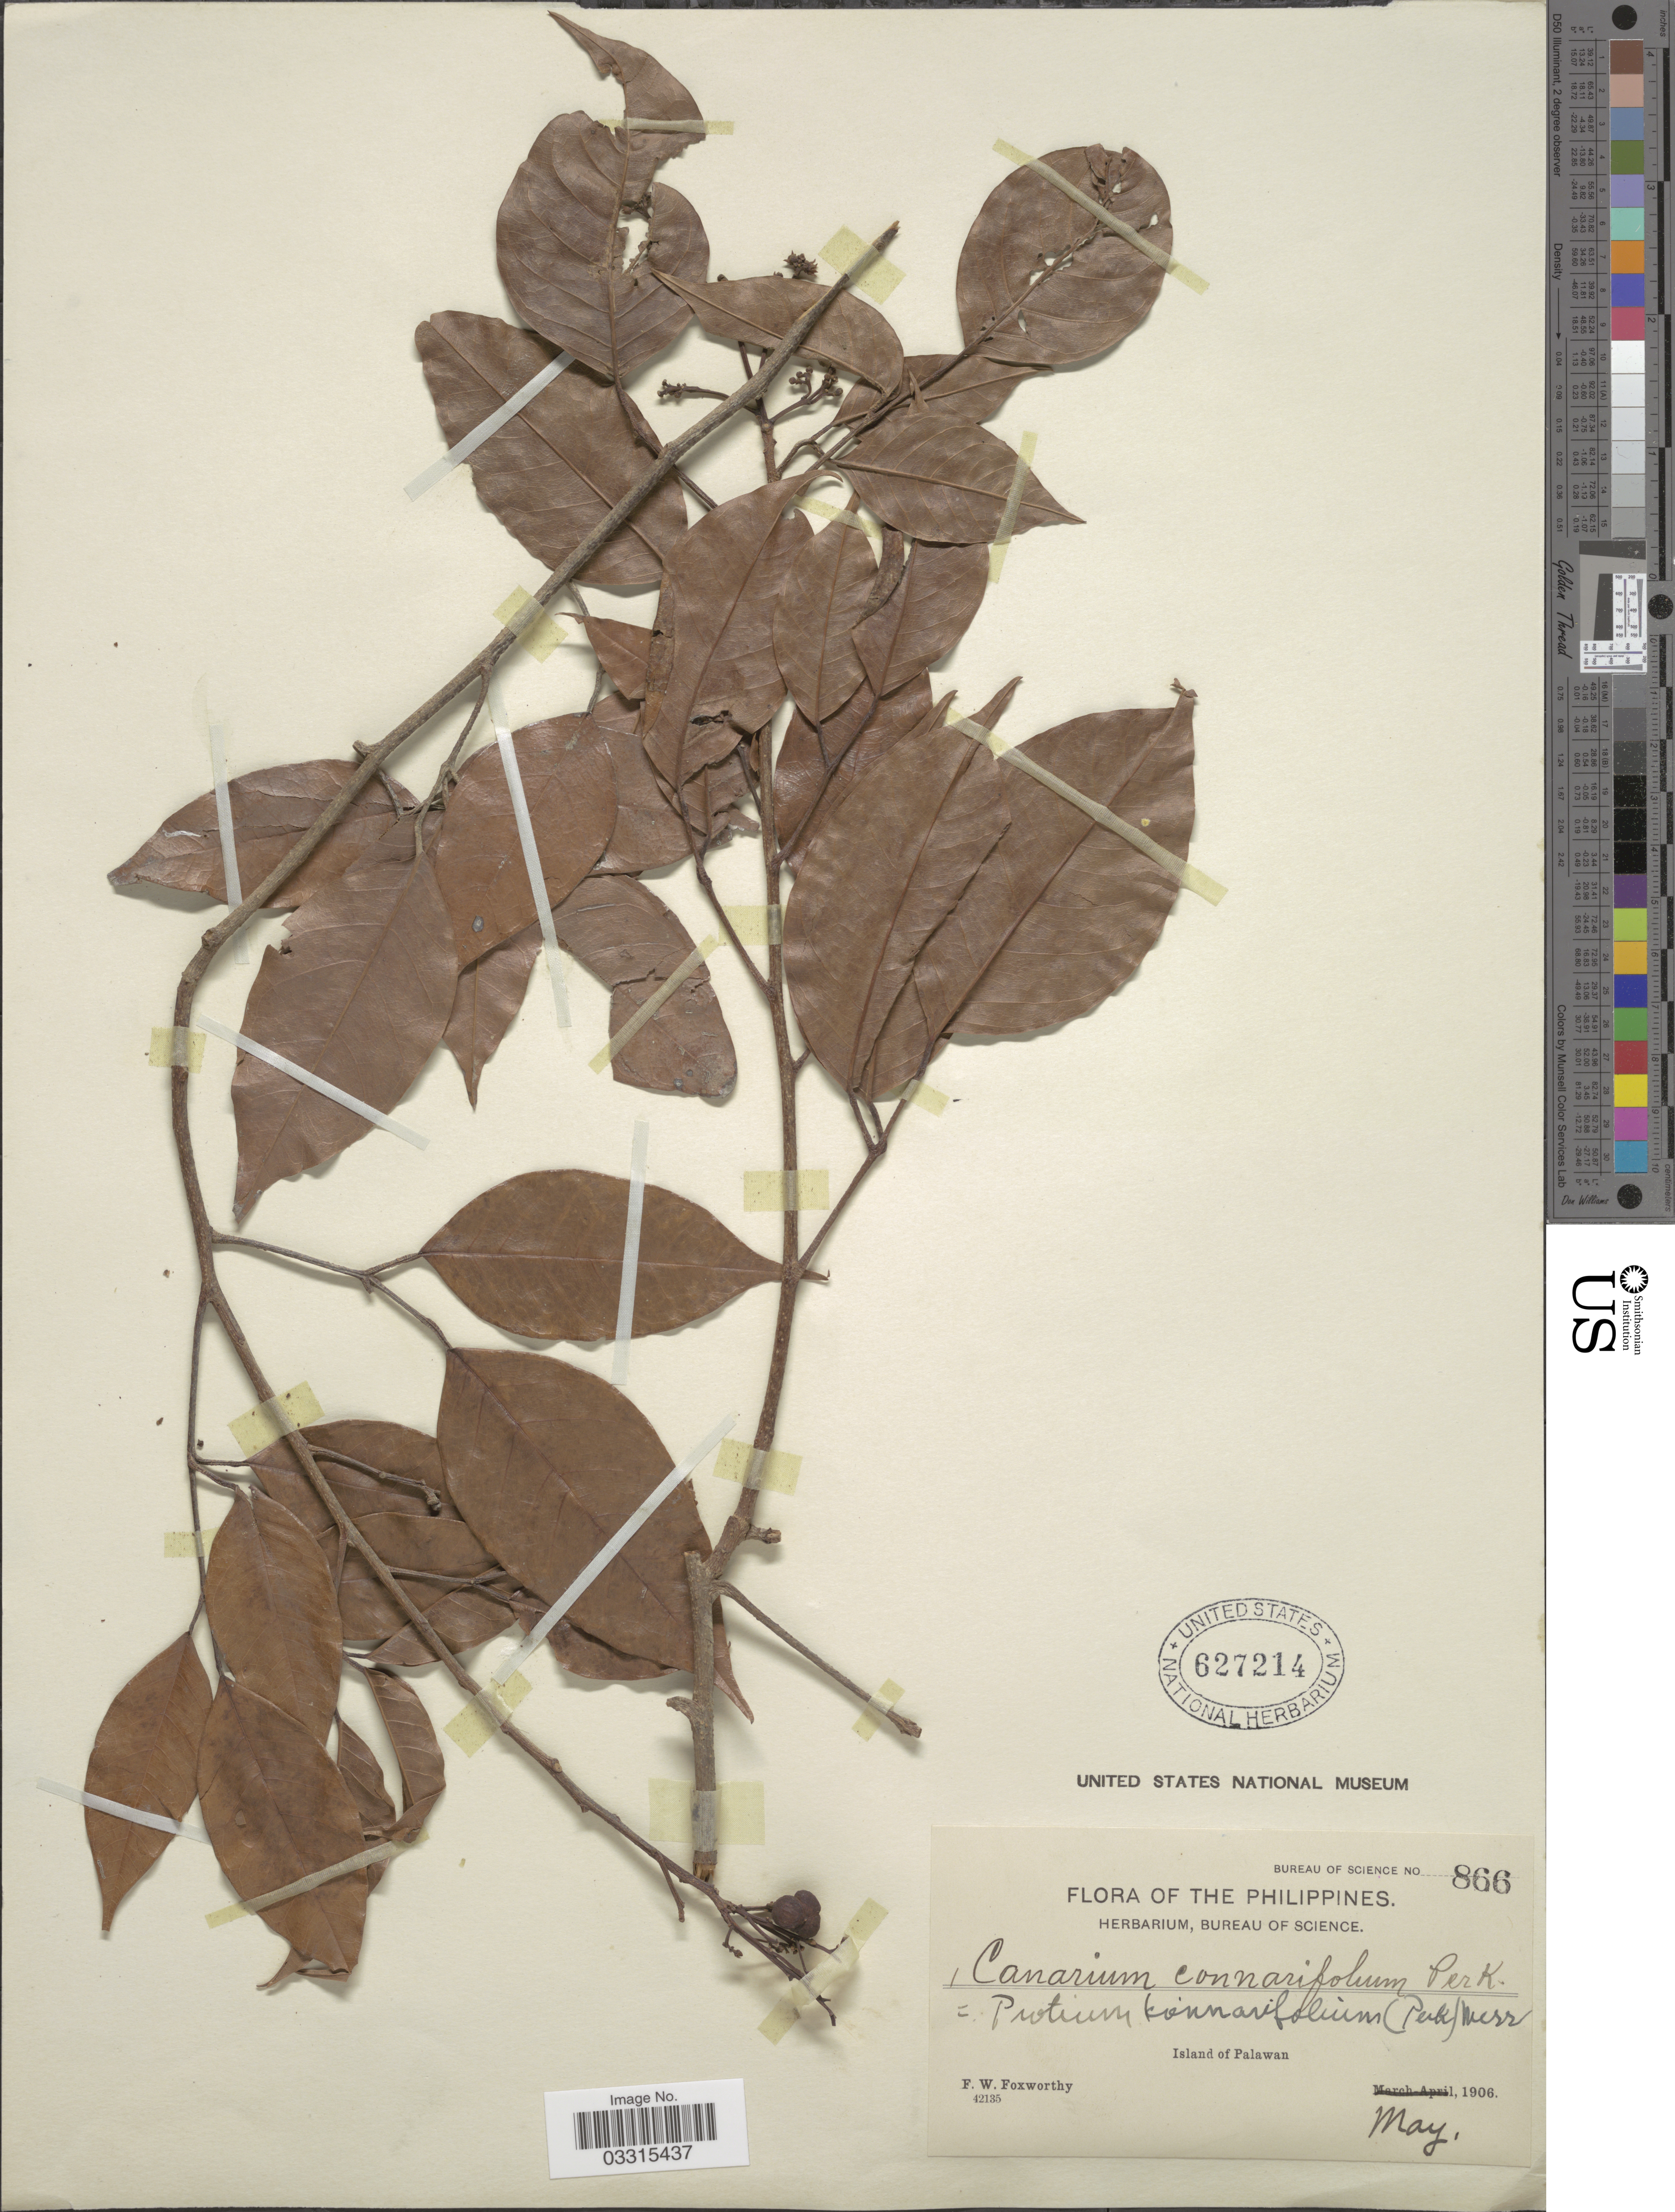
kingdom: Plantae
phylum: Tracheophyta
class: Magnoliopsida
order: Sapindales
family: Burseraceae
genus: Protium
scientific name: Protium connarifolium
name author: (G. Perkins) Merr.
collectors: F. W. Foxworthy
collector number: Bureau of Science 866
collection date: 1906-05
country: Philippines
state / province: Mimaropa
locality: Island of Palawan.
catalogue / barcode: US 627214